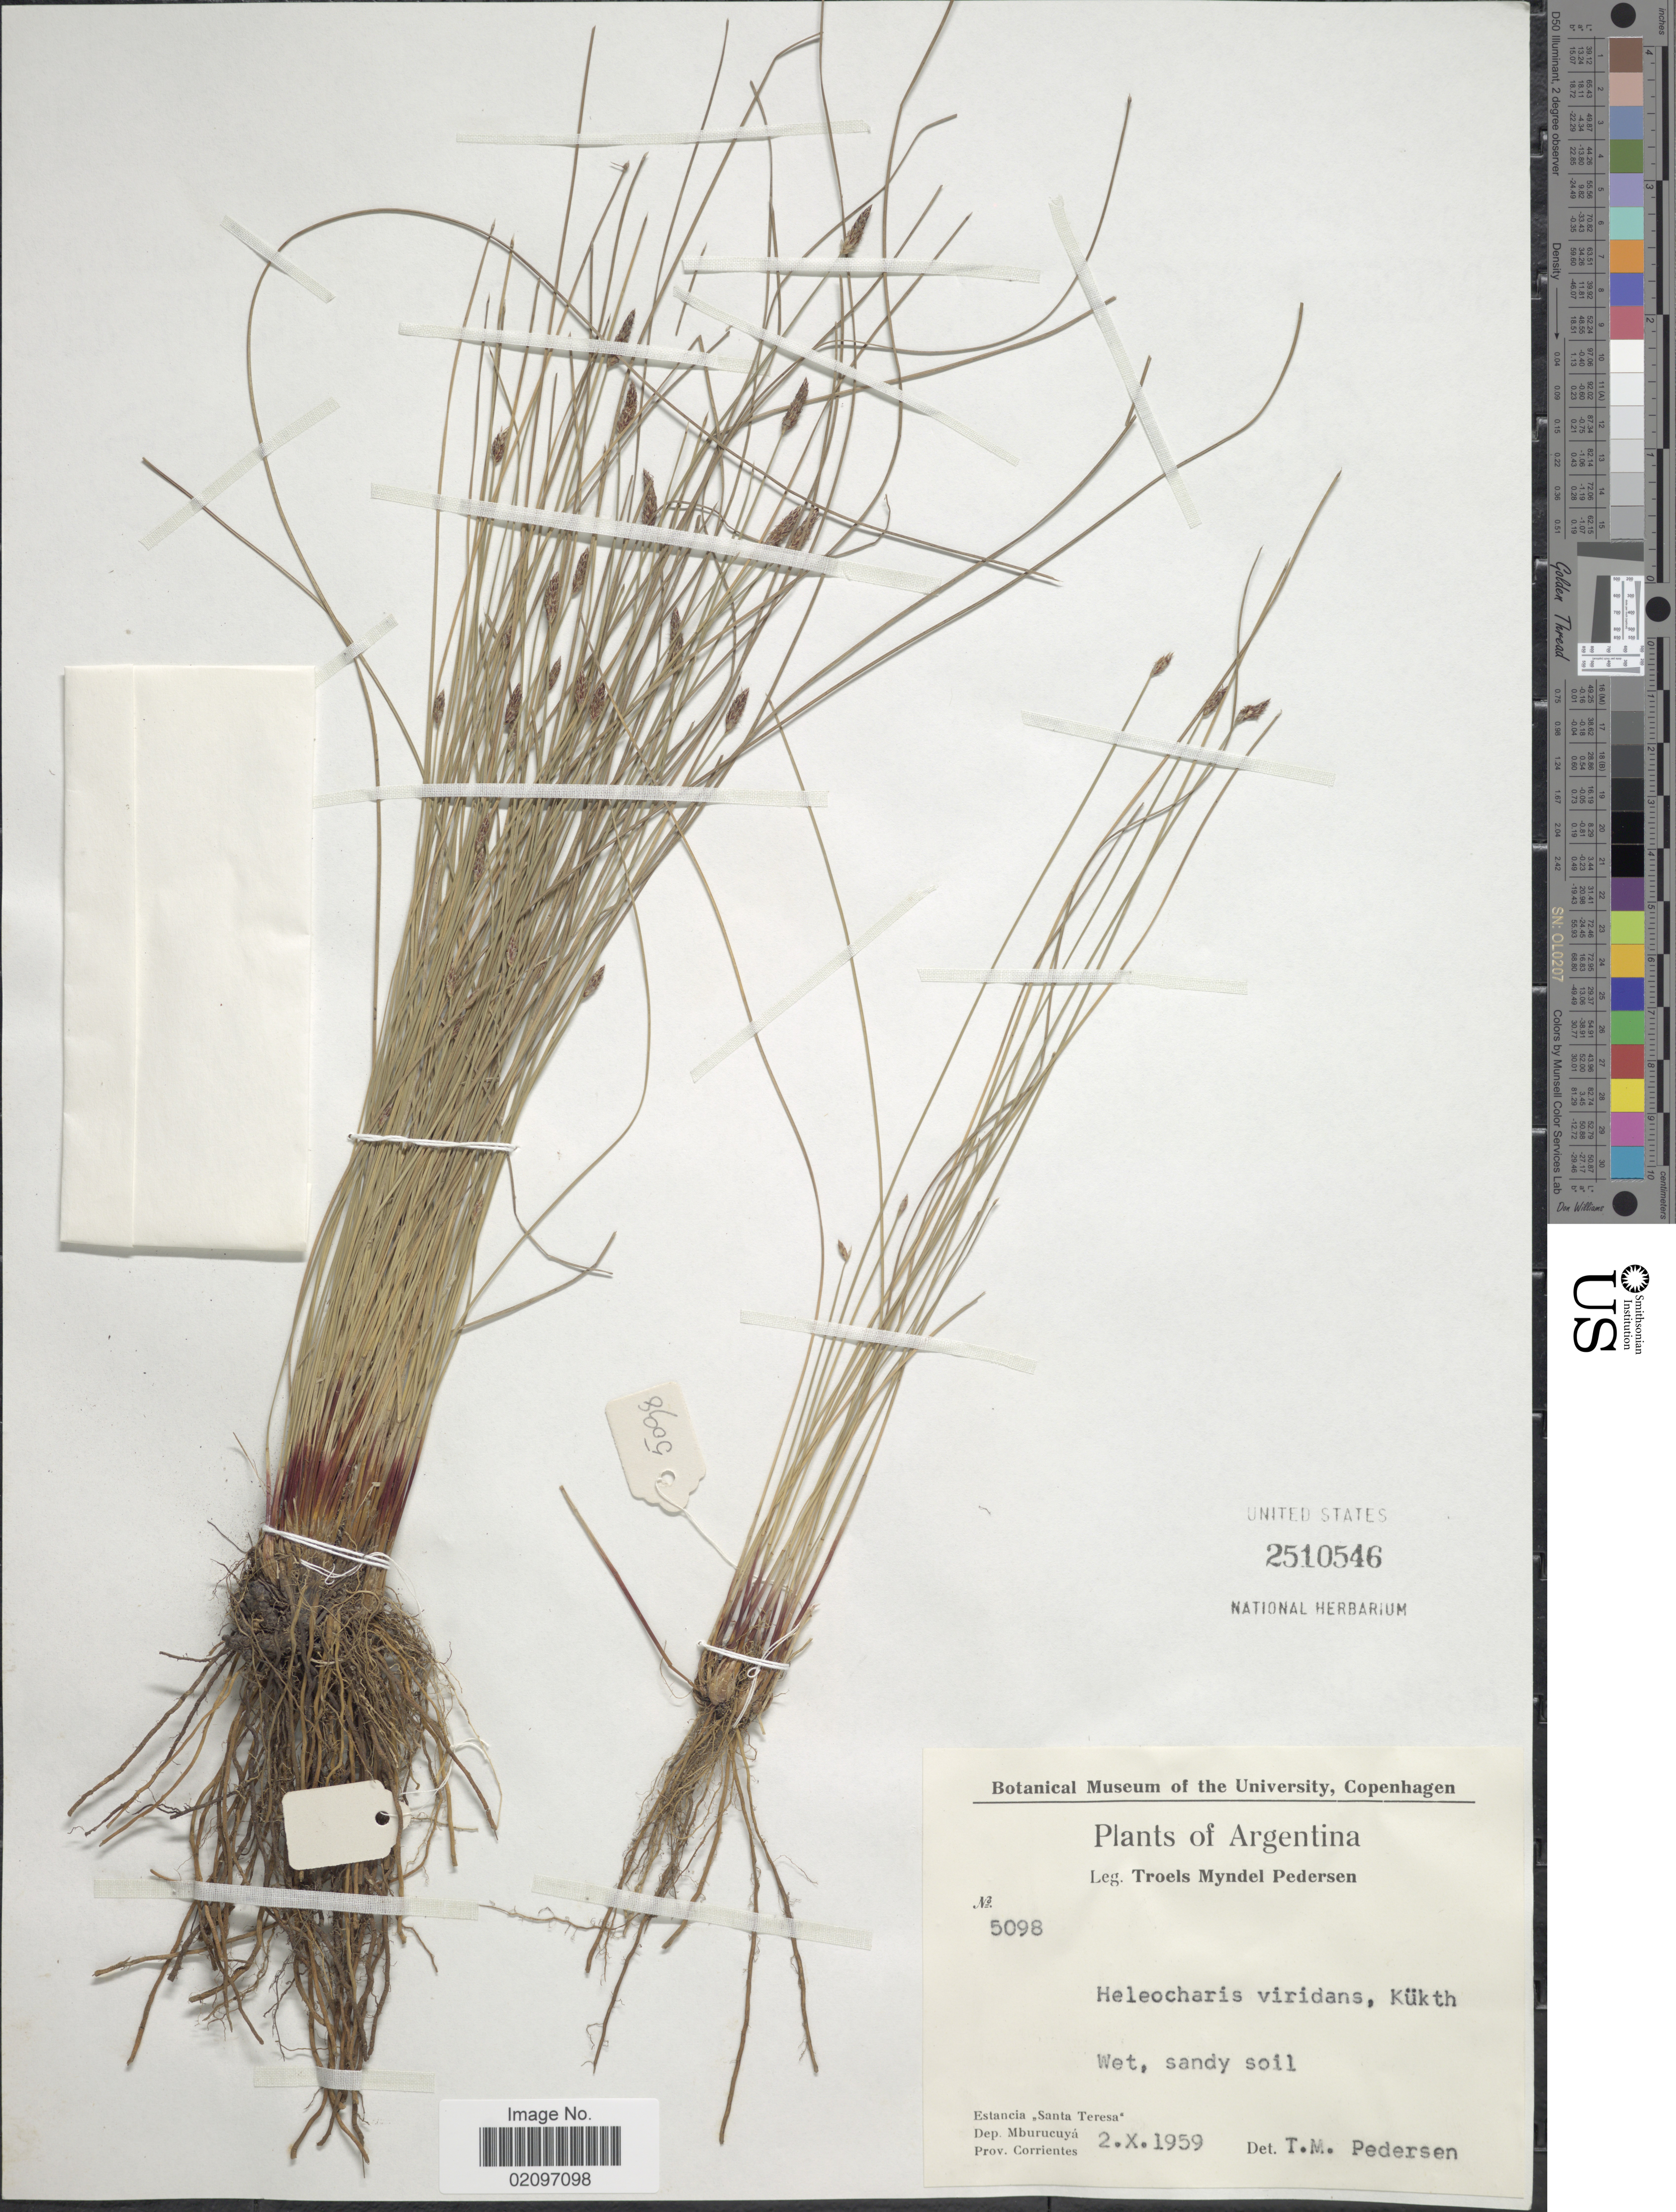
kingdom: Plantae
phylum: Tracheophyta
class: Liliopsida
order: Poales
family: Cyperaceae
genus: Eleocharis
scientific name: Eleocharis viridans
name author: Kük. ex Osten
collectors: T. Pederson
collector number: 5098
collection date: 1959-10-02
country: Argentina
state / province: Corrientes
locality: Estancia "Santa Teresa", Dep. Mburucuya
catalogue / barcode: US 2510546